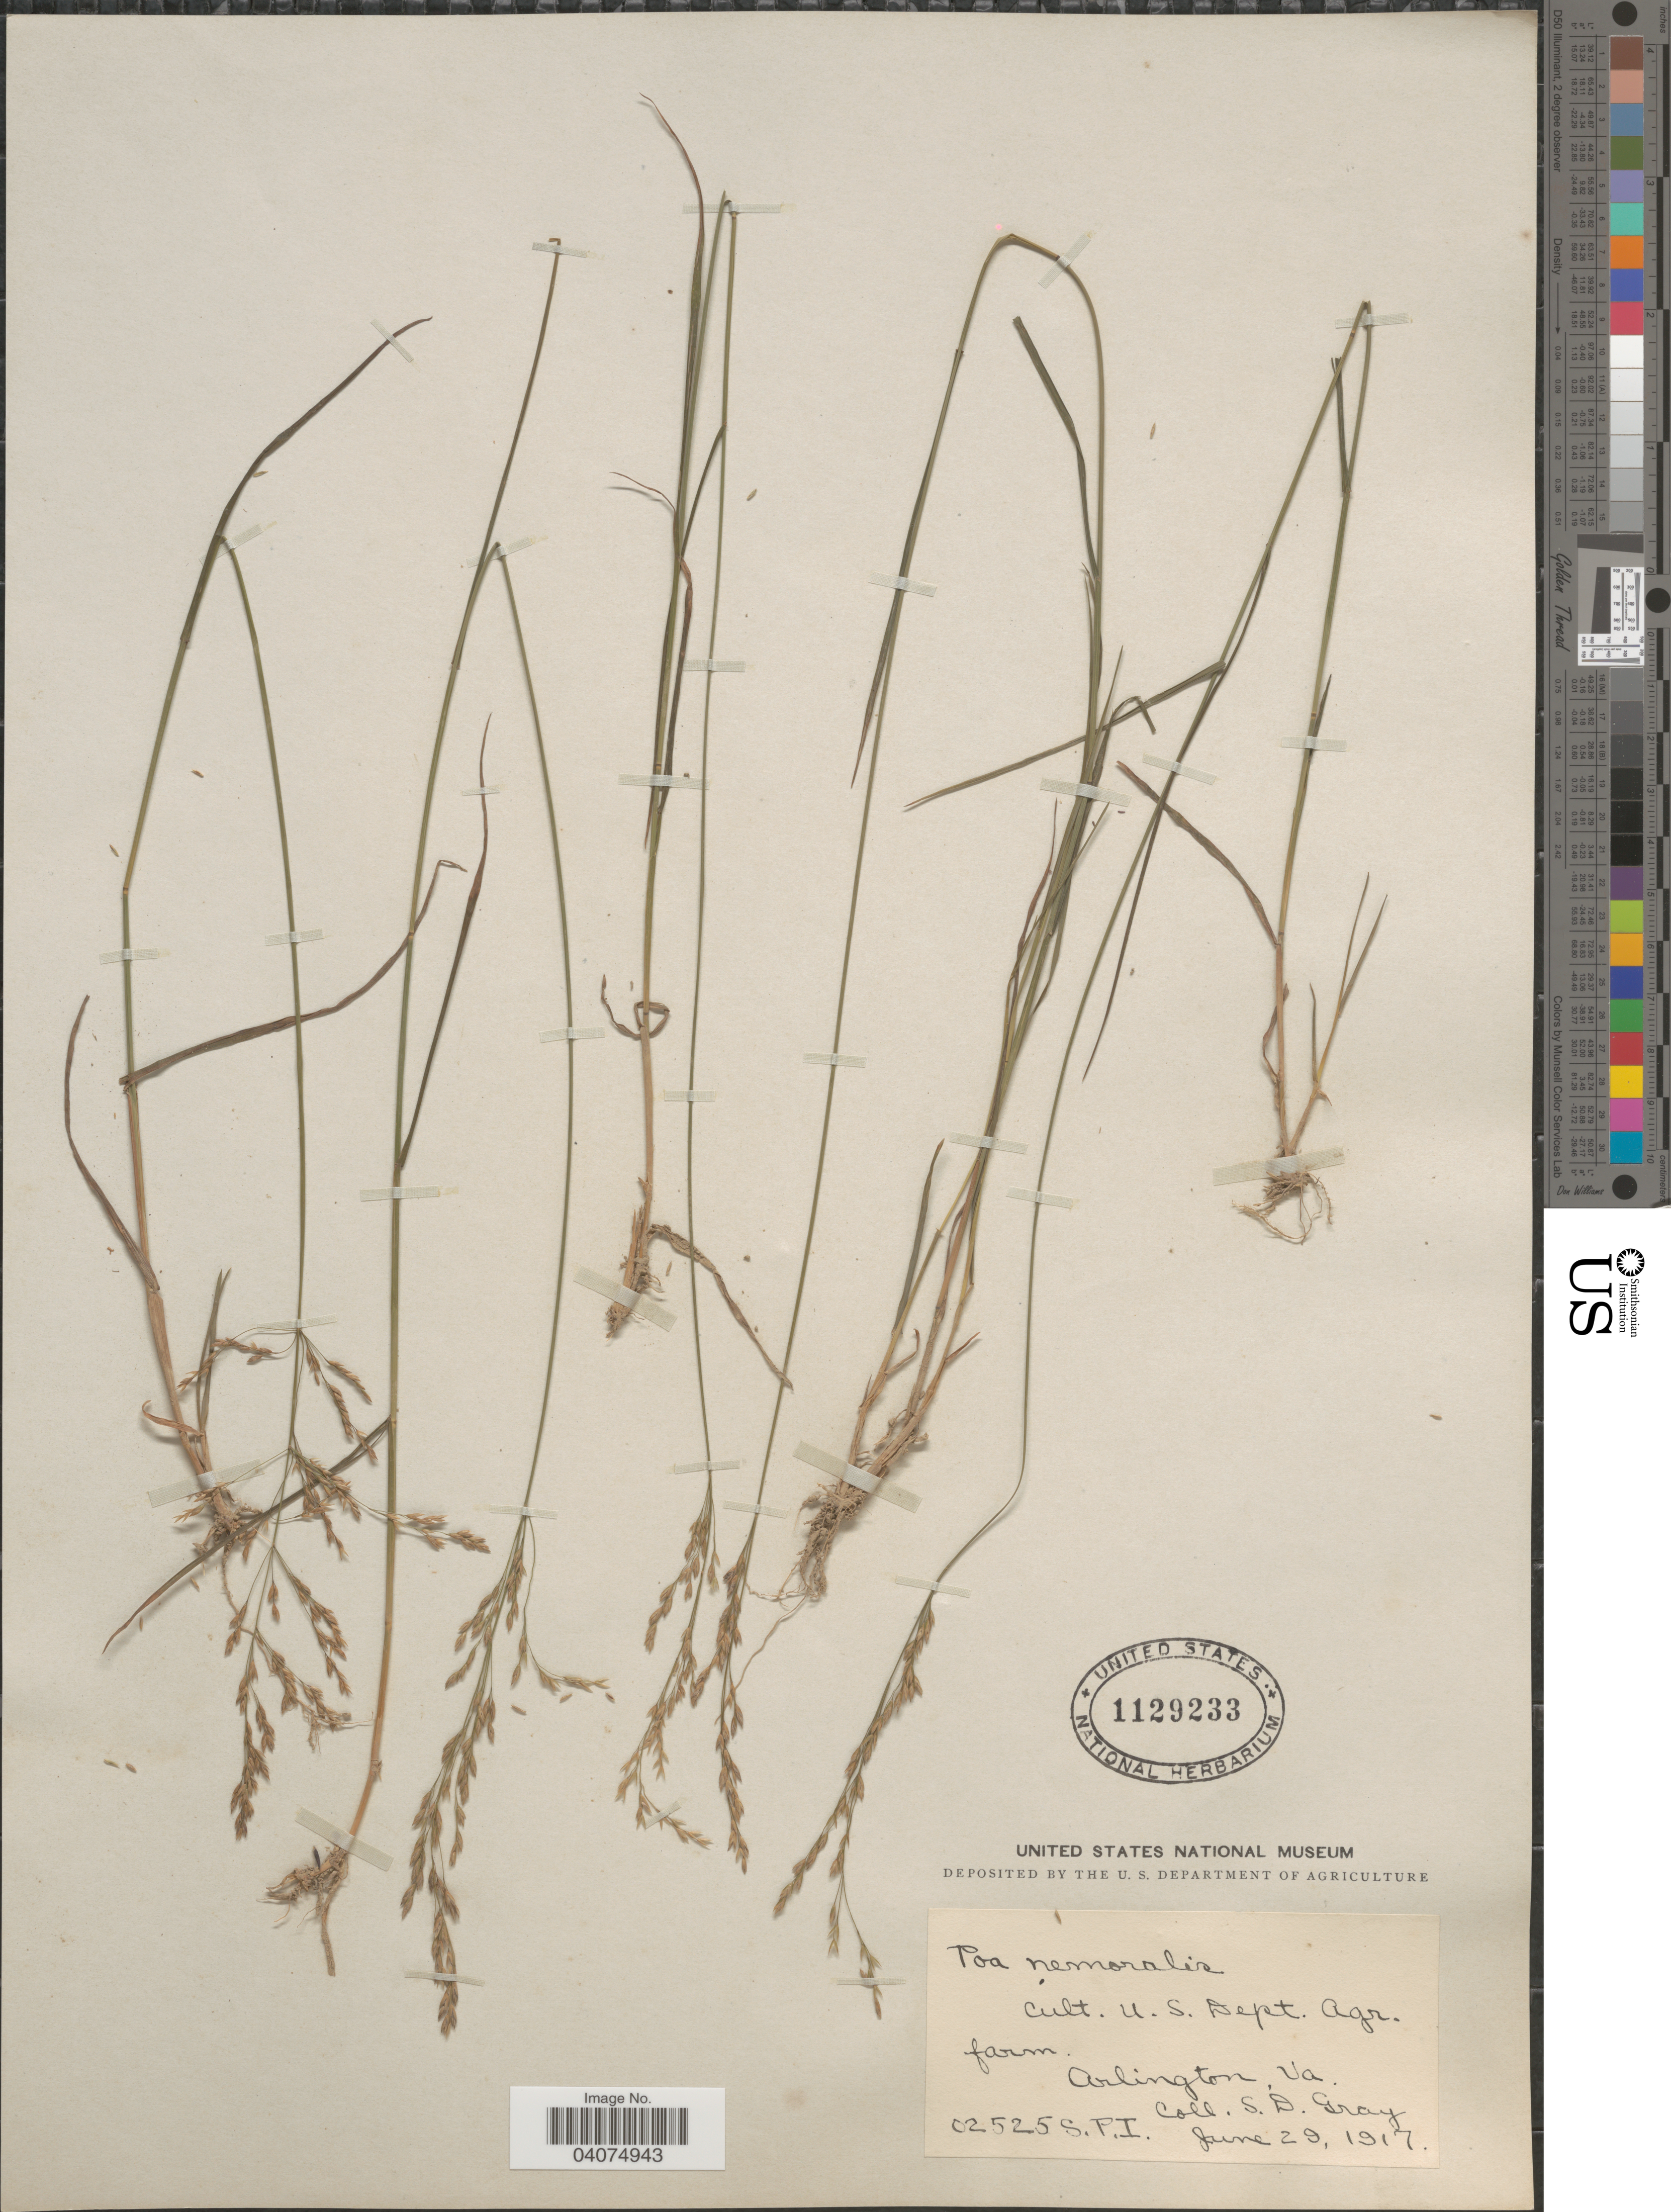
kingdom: Plantae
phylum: Tracheophyta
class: Liliopsida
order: Poales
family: Poaceae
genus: Poa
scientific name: Poa nemoralis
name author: L.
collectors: S. D. Gray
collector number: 02525S.P.I.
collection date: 1917-06-29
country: United States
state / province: Virginia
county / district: Arlington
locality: U.S. Dept. Agr. farm. Arlington.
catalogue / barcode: US 1129233